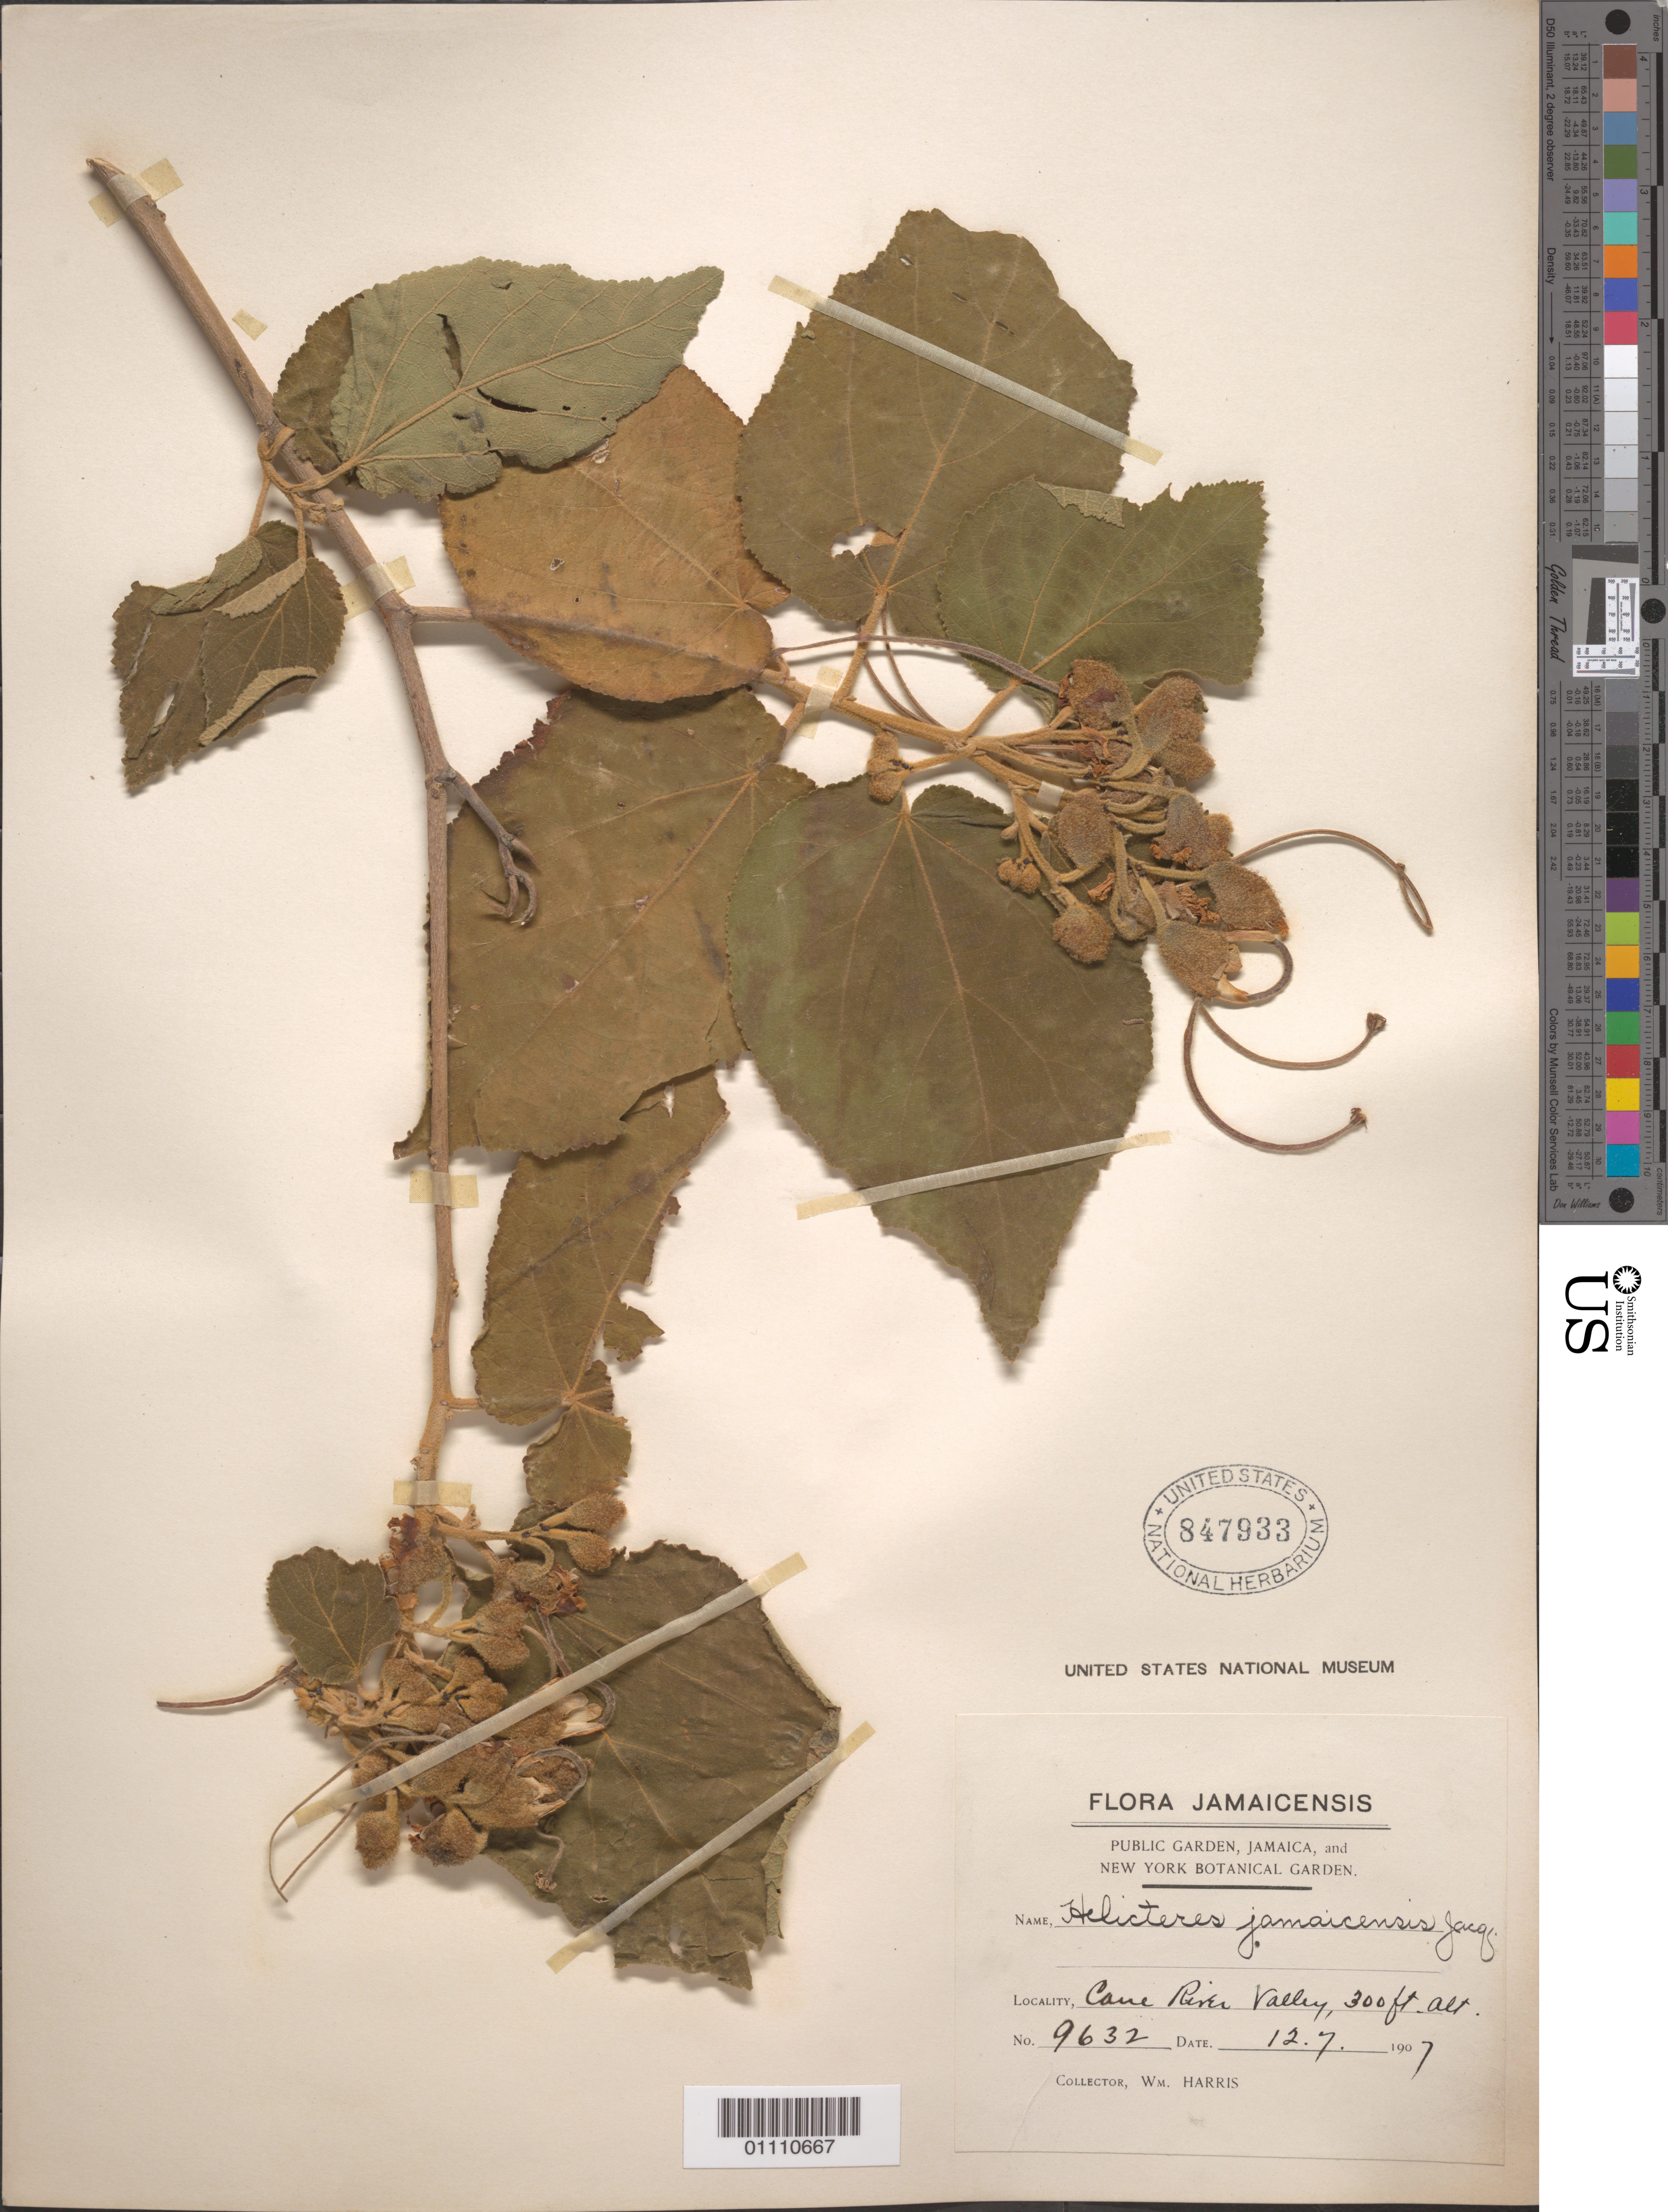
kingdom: Plantae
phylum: Tracheophyta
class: Magnoliopsida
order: Malvales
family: Malvaceae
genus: Helicteres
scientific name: Helicteres jamaicensis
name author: Jacq.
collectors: W. Harris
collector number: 9632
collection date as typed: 12 Jul 1907 or 07 Dec 1907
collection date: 1907-07-12 or 1907-12-07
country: Jamaica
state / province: Saint Andrew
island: Jamaica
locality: Cane River Valley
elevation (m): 91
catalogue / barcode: US 847933